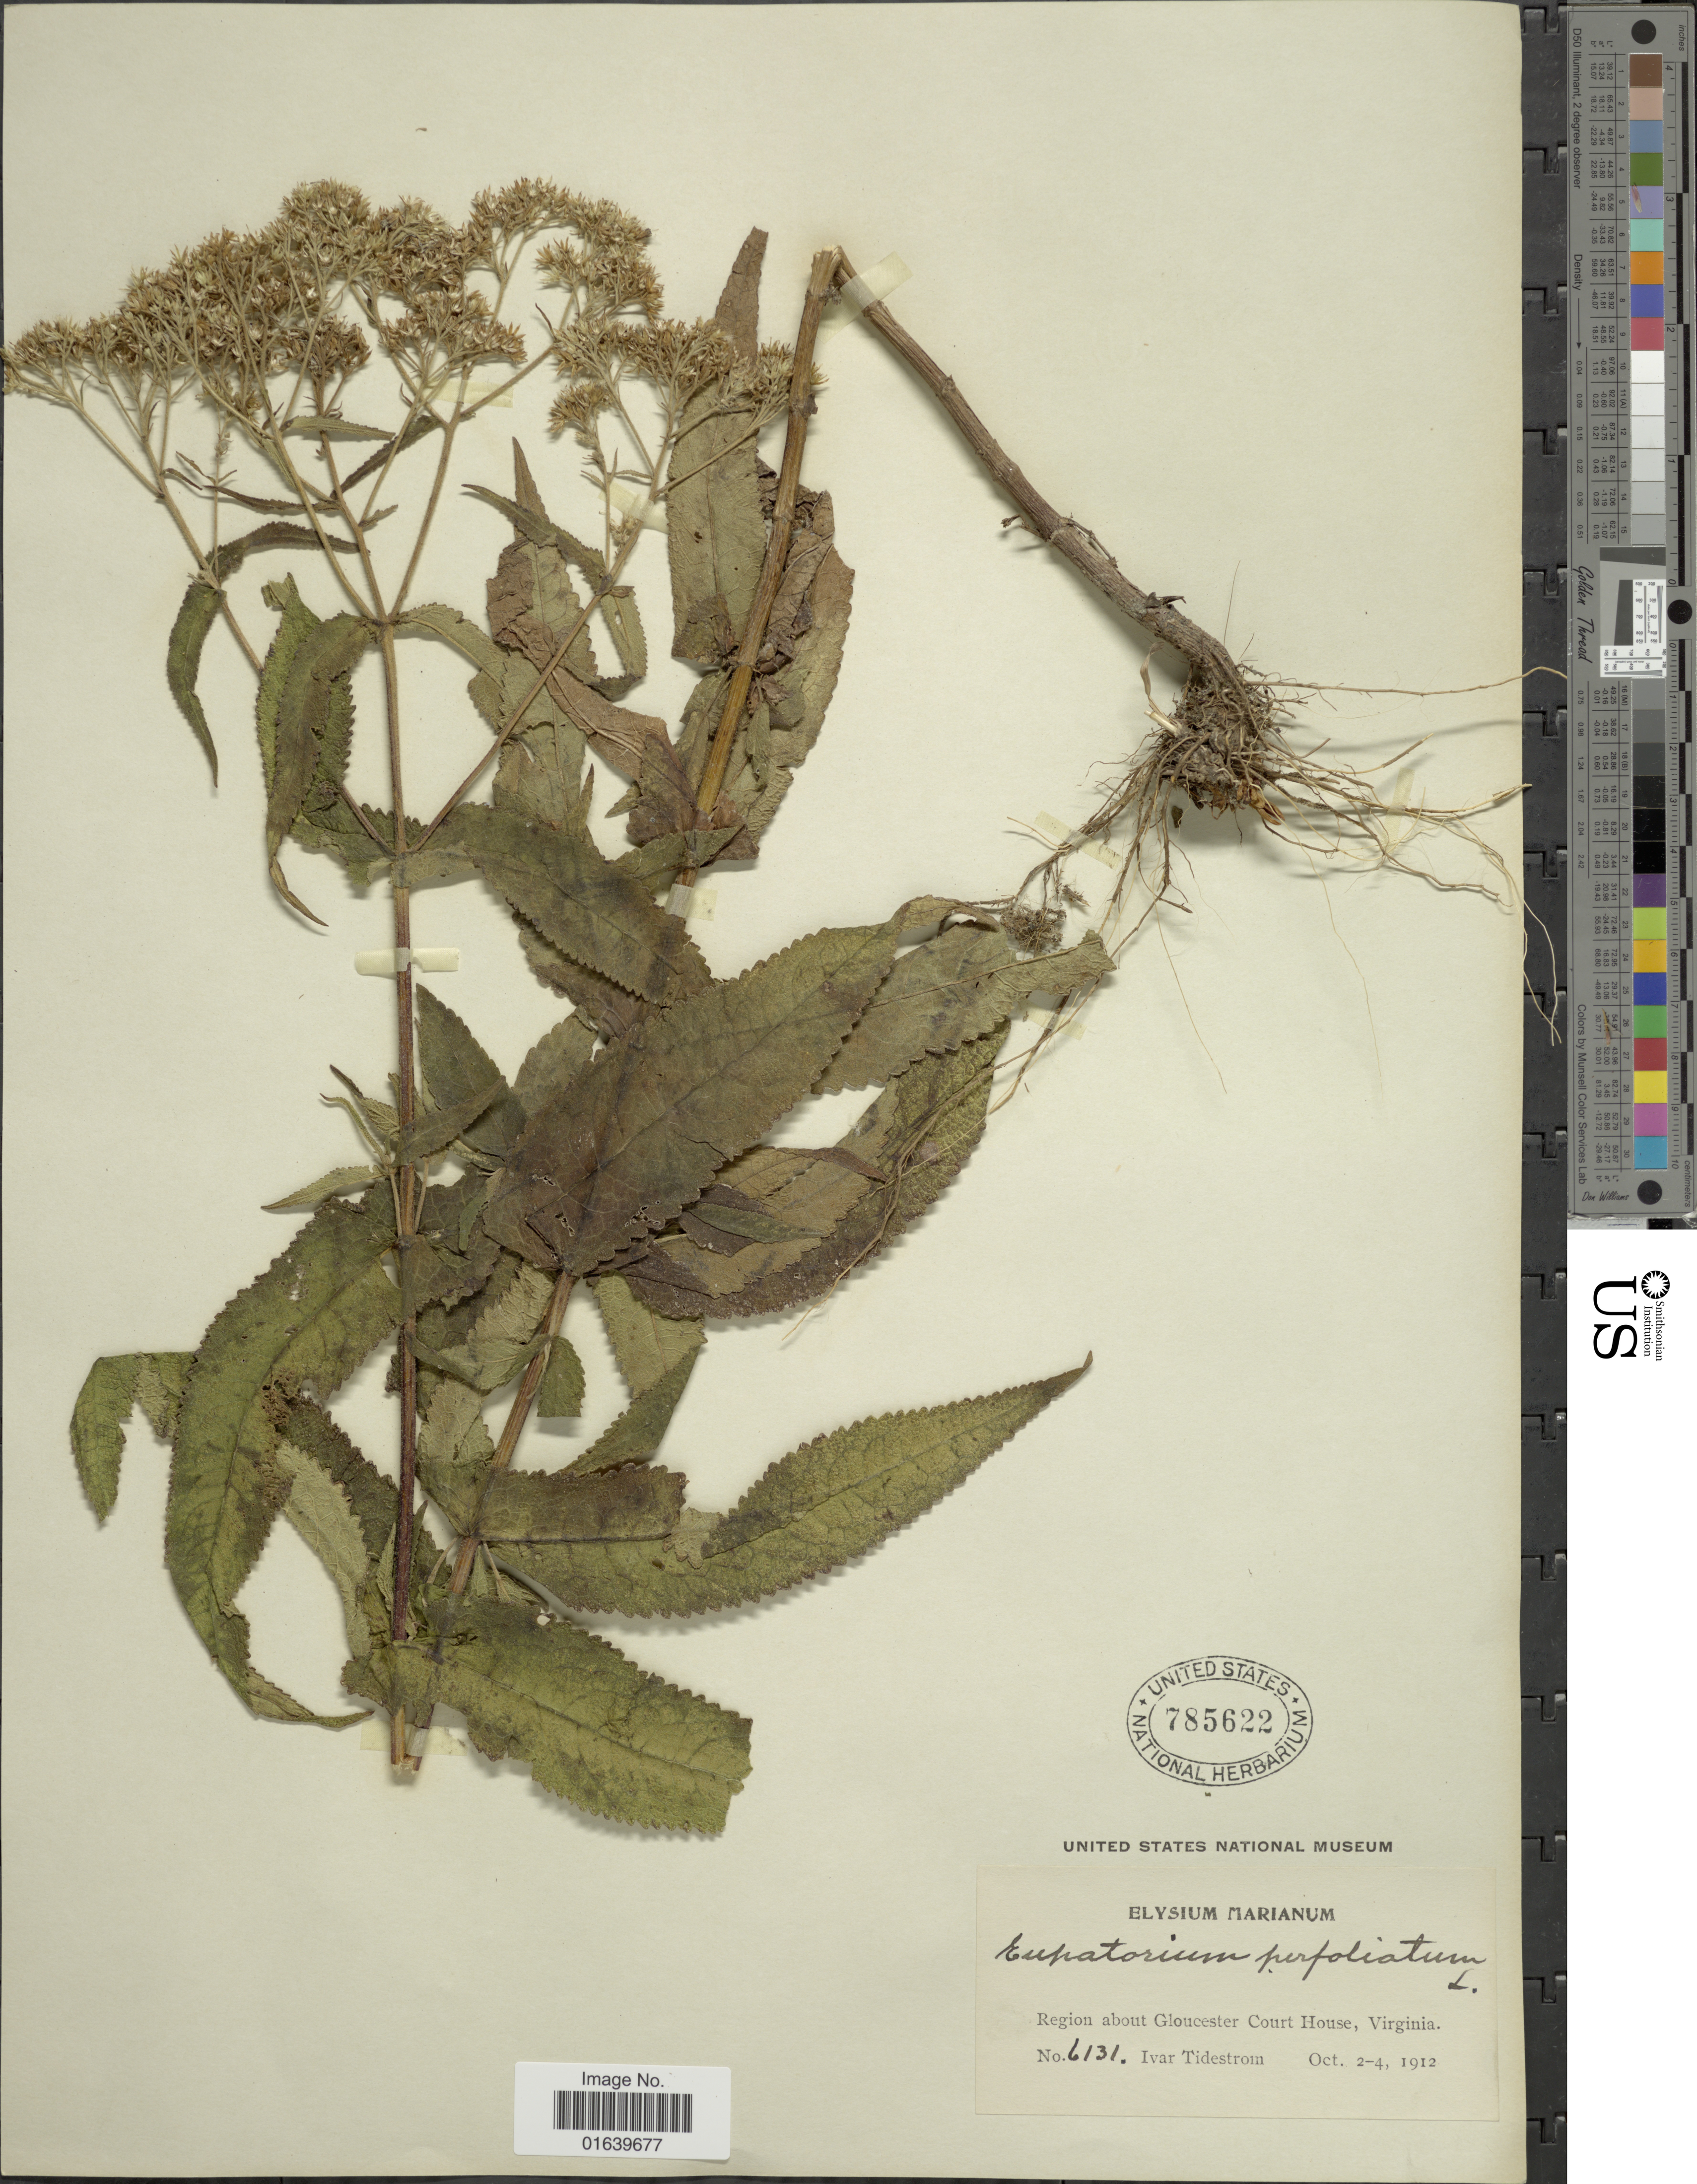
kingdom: Plantae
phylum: Tracheophyta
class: Magnoliopsida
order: Asterales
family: Asteraceae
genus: Eupatorium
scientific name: Eupatorium perfoliatum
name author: L.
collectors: I. Tiderstrom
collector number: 6131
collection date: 1912-10-02/1912-10-04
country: United States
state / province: Virginia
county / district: Gloucester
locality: Region about Gloucester Court House.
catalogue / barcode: US 785622